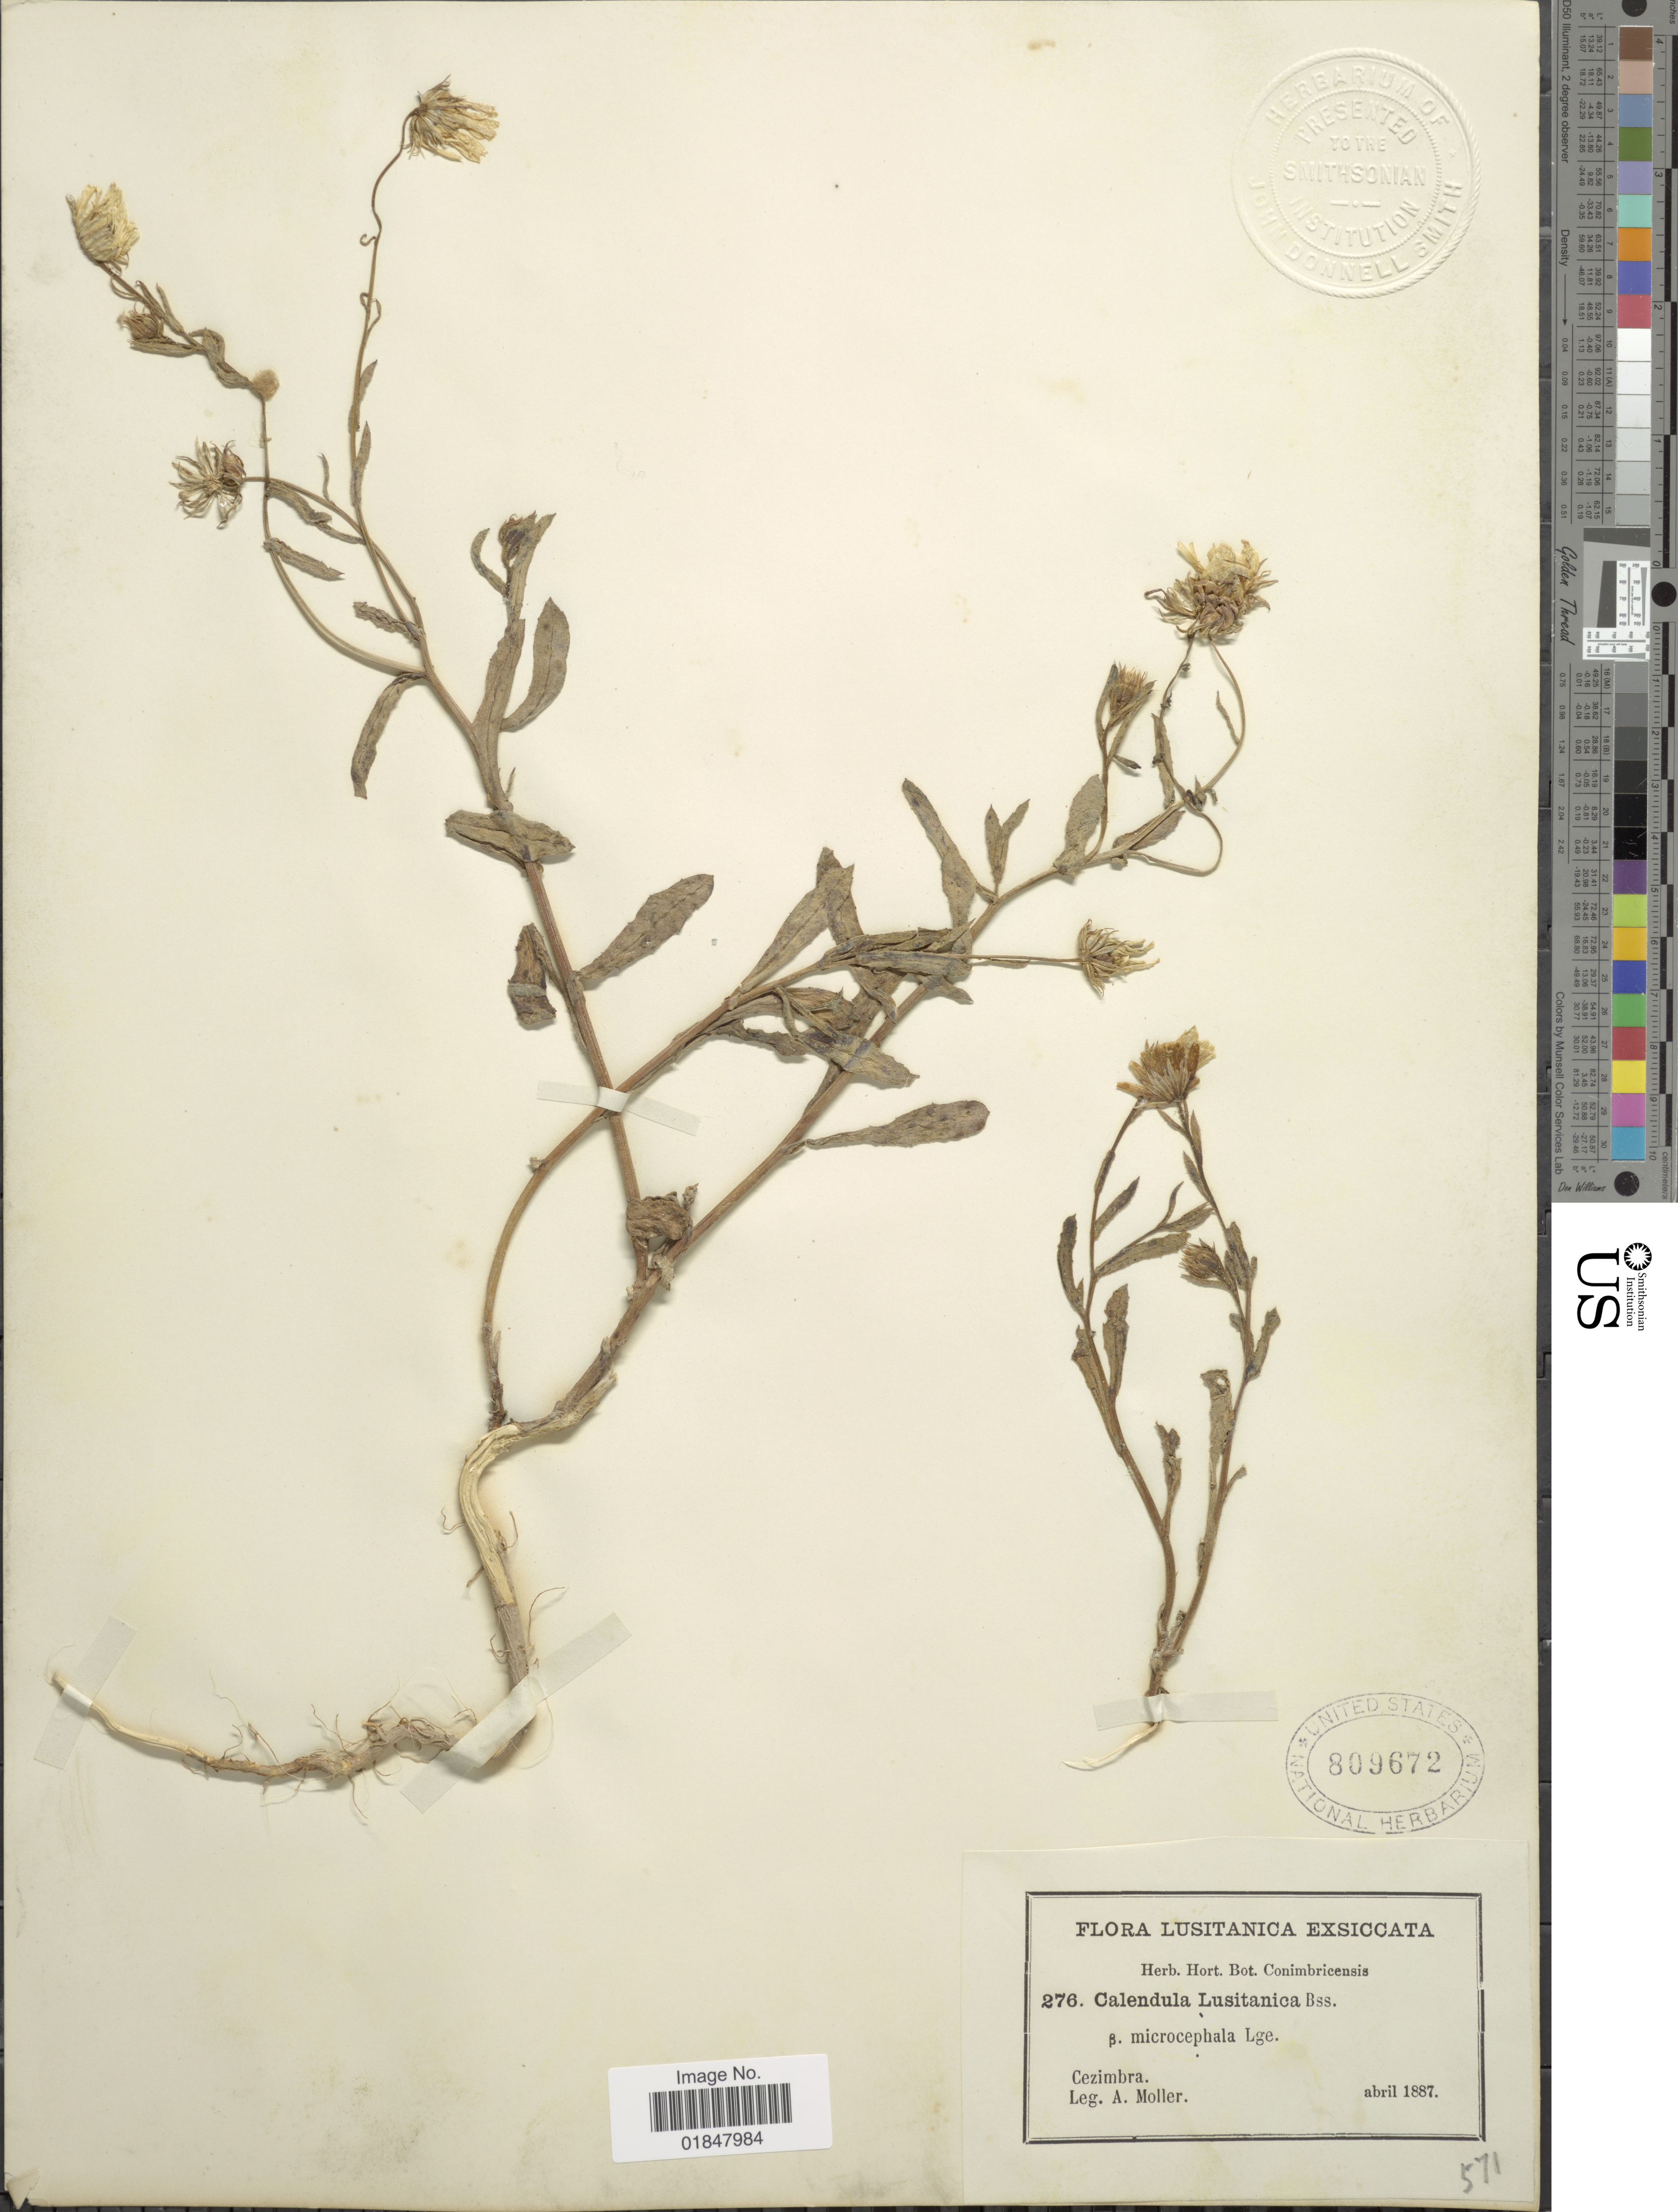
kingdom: Plantae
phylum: Tracheophyta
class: Magnoliopsida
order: Asterales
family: Asteraceae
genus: Calendula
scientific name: Calendula suffruticosa subsp. lusitanica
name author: (Boiss.) Ohle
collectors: A. Moller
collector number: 276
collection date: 1887-04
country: Portugal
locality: Lusitanica, Cezimbra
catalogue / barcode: US 809672